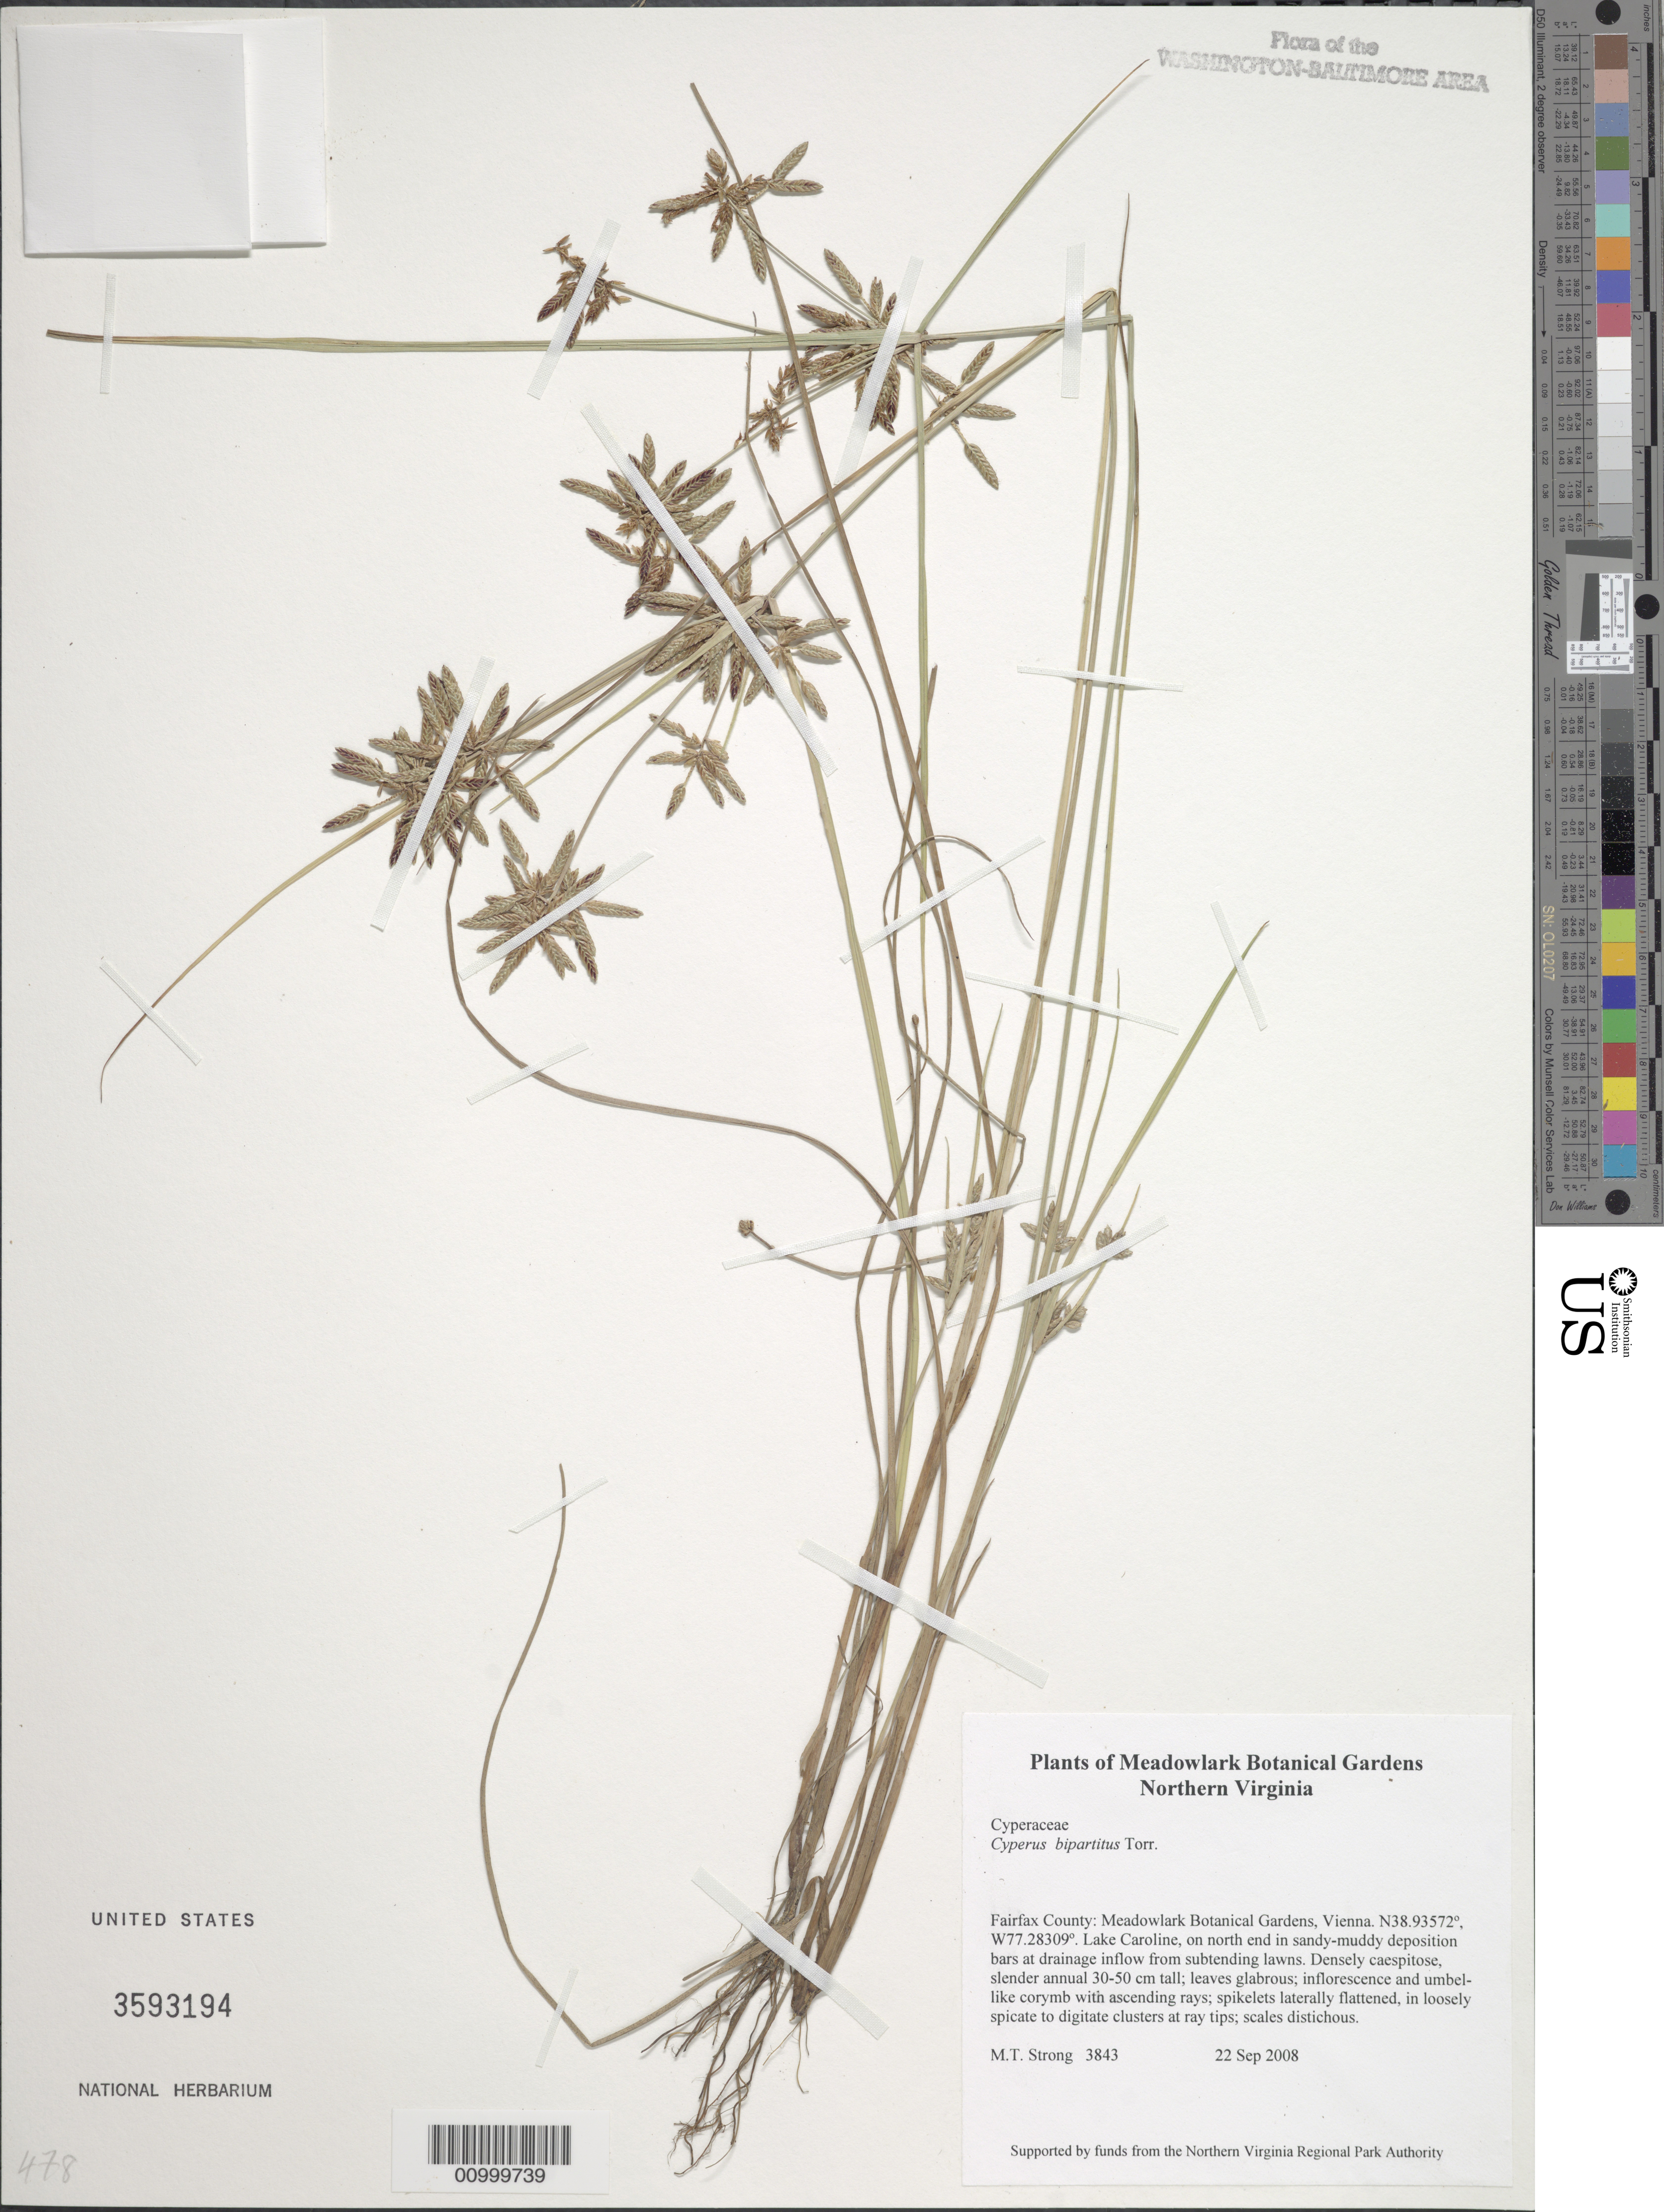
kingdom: Plantae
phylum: Tracheophyta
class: Liliopsida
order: Poales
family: Cyperaceae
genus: Cyperus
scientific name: Cyperus bipartitus Torr.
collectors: M. T. Strong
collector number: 3843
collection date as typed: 22 Sep 2008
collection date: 2008-09-22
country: United States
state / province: Virginia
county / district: Fairfax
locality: Meadowlark Botanical Gardens, Vienna. Lake Caroline. North end.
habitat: On north end of sandy-muddy deposition bars at drainage inflow from subtending lawns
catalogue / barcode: US 3593194